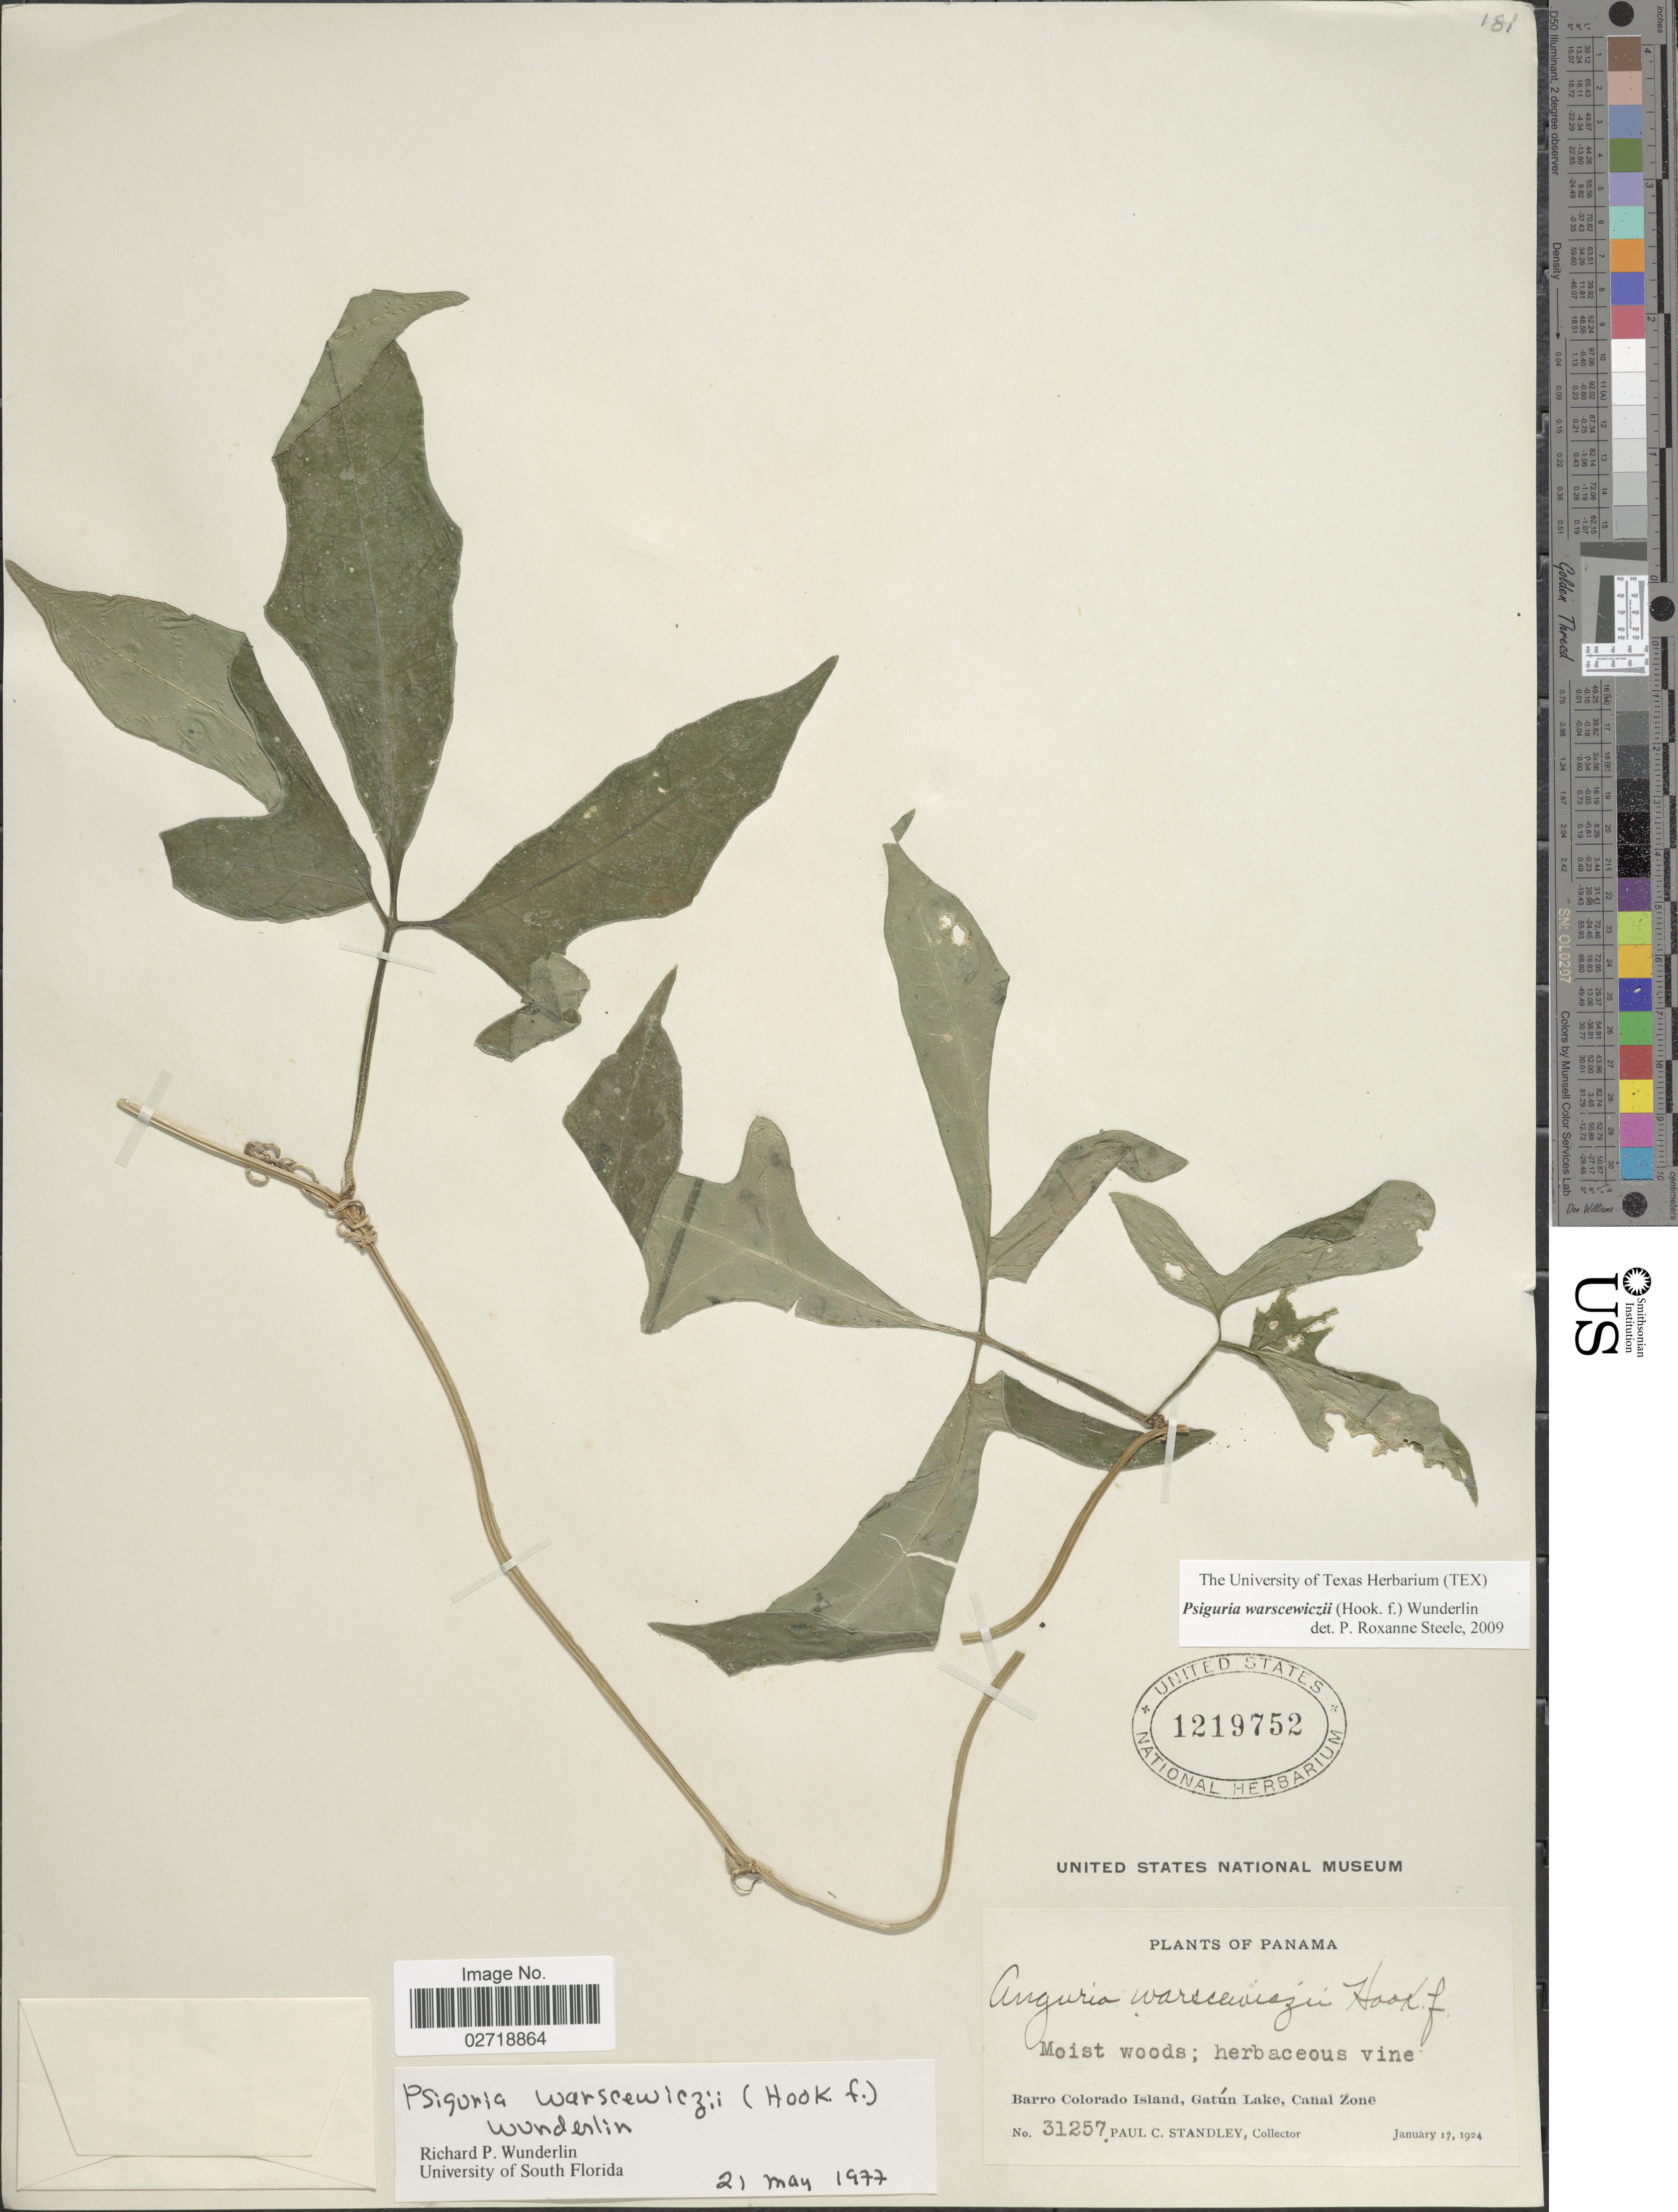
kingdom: Plantae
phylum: Tracheophyta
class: Magnoliopsida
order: Cucurbitales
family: Cucurbitaceae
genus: Psiguria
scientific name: Psiguria warscewiczii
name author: (Hook. f.) Wunderlin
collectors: P. C. Standley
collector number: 31257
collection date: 1924-01-17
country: Panama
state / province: Panamá Oeste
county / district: Canal Zone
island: Barro Colorado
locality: Barro Colorado Island, Gatun Lake, Canal Zone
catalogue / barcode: US 1219752